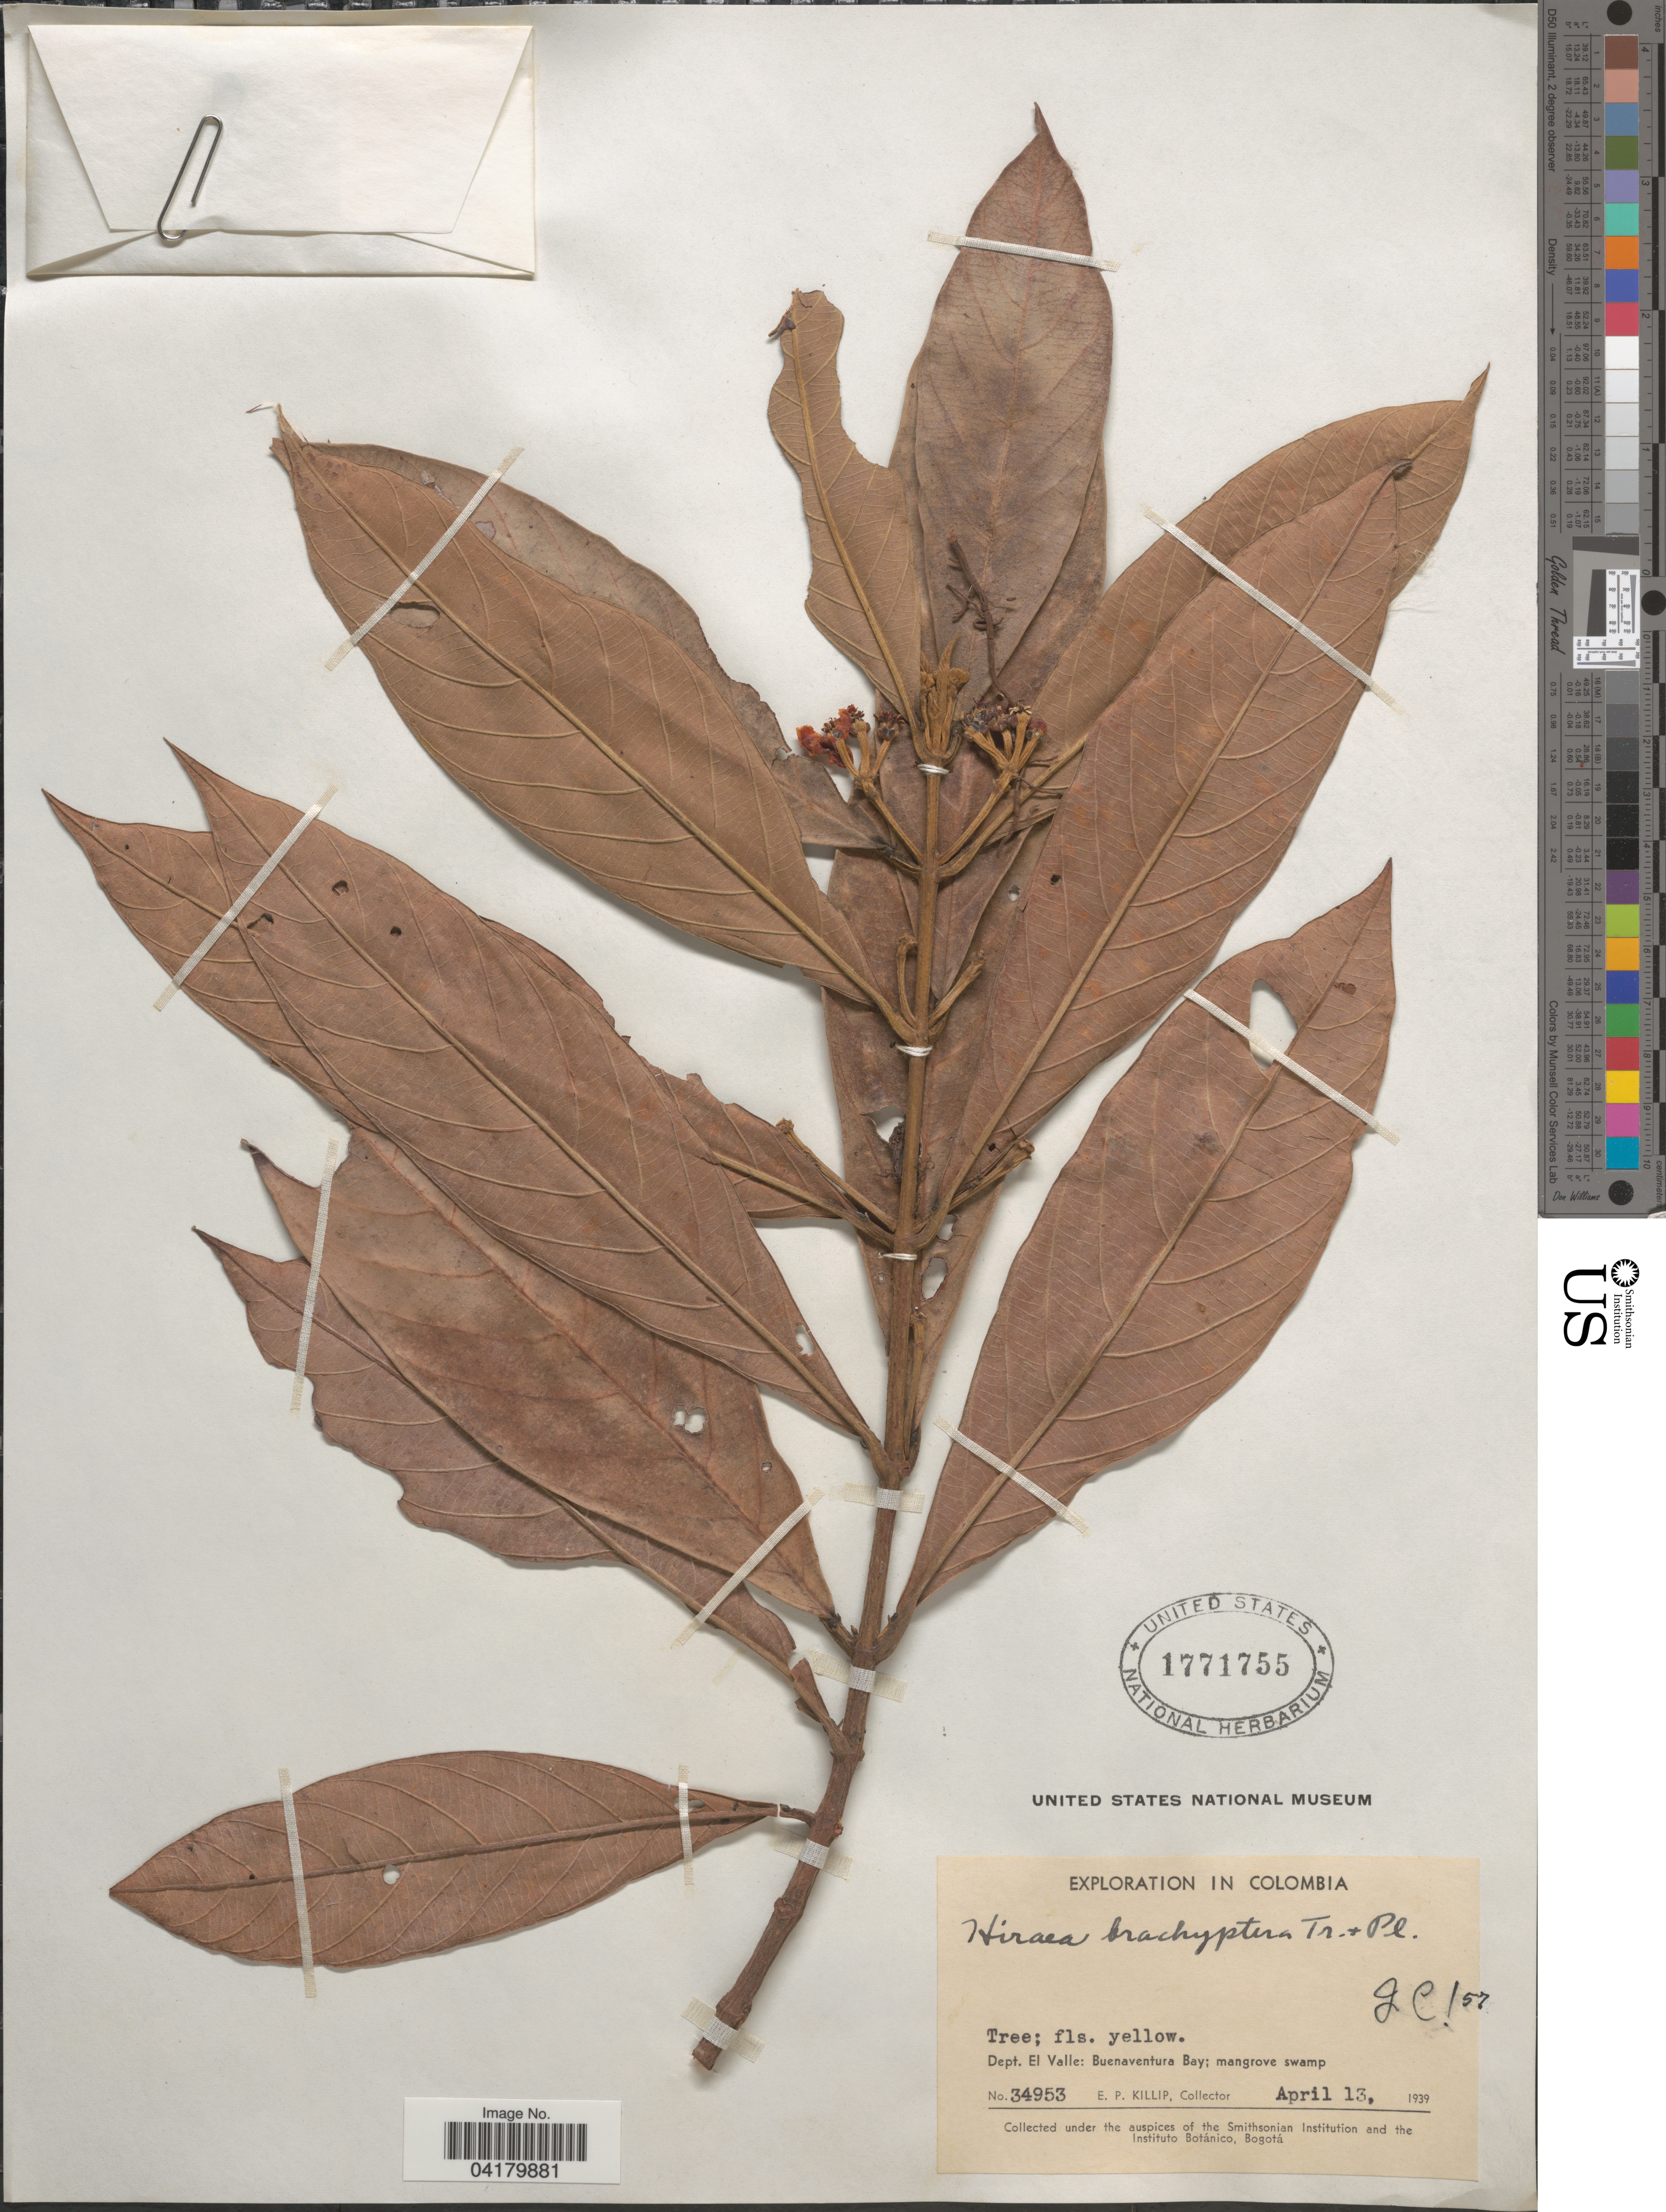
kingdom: Plantae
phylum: Tracheophyta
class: Magnoliopsida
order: Malpighiales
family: Malpighiaceae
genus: Hiraea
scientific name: Hiraea brachyptera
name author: Triana & Planch.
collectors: E. P. Killip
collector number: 34953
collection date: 1939-04-13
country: Colombia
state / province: Valle del Cauca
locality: Exploration in Colombia. Dept. El Valle: Buenaventura Bay; mangrove swamp.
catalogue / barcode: US 1771755